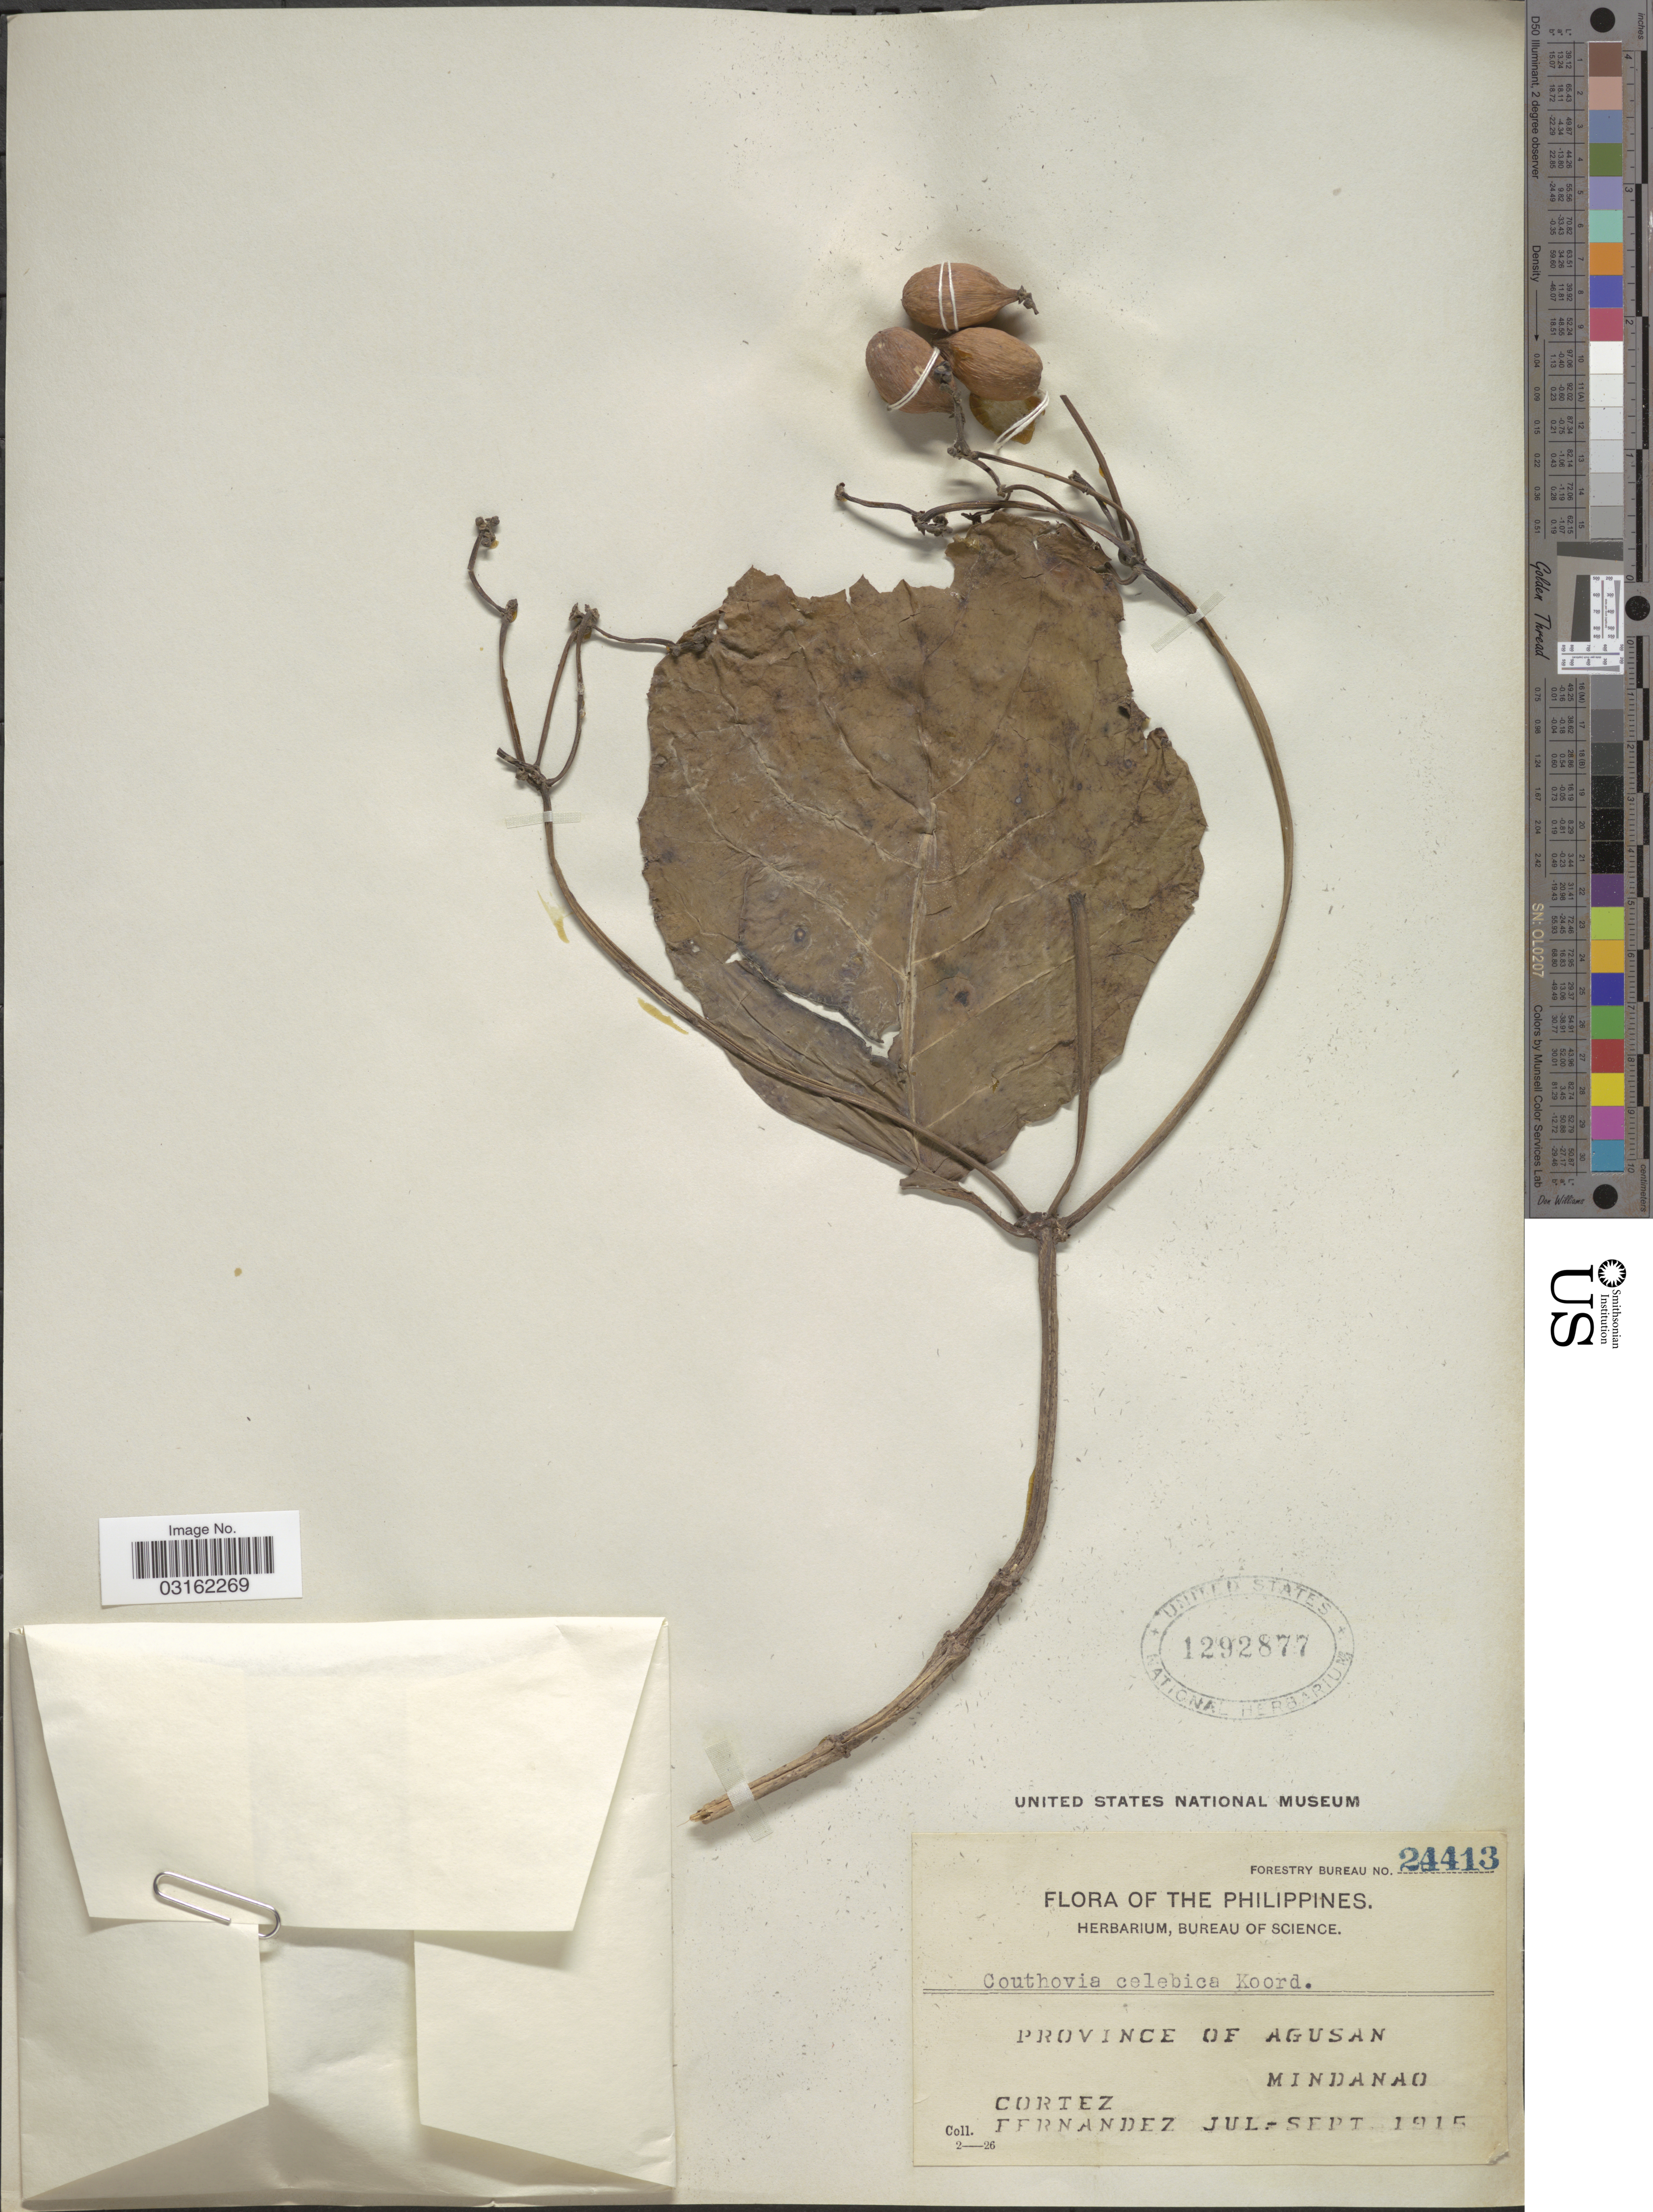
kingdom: Plantae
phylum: Tracheophyta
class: Magnoliopsida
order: Gentianales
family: Loganiaceae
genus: Neuburgia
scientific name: Neuburgia celebica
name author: (Koord.) Leenh.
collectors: -. Cortez & -- Fernandez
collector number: Forestry Bureau 24413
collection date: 1915-07/1915-09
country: Philippines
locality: Province of Agusan, Mindanao.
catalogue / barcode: US 1292877